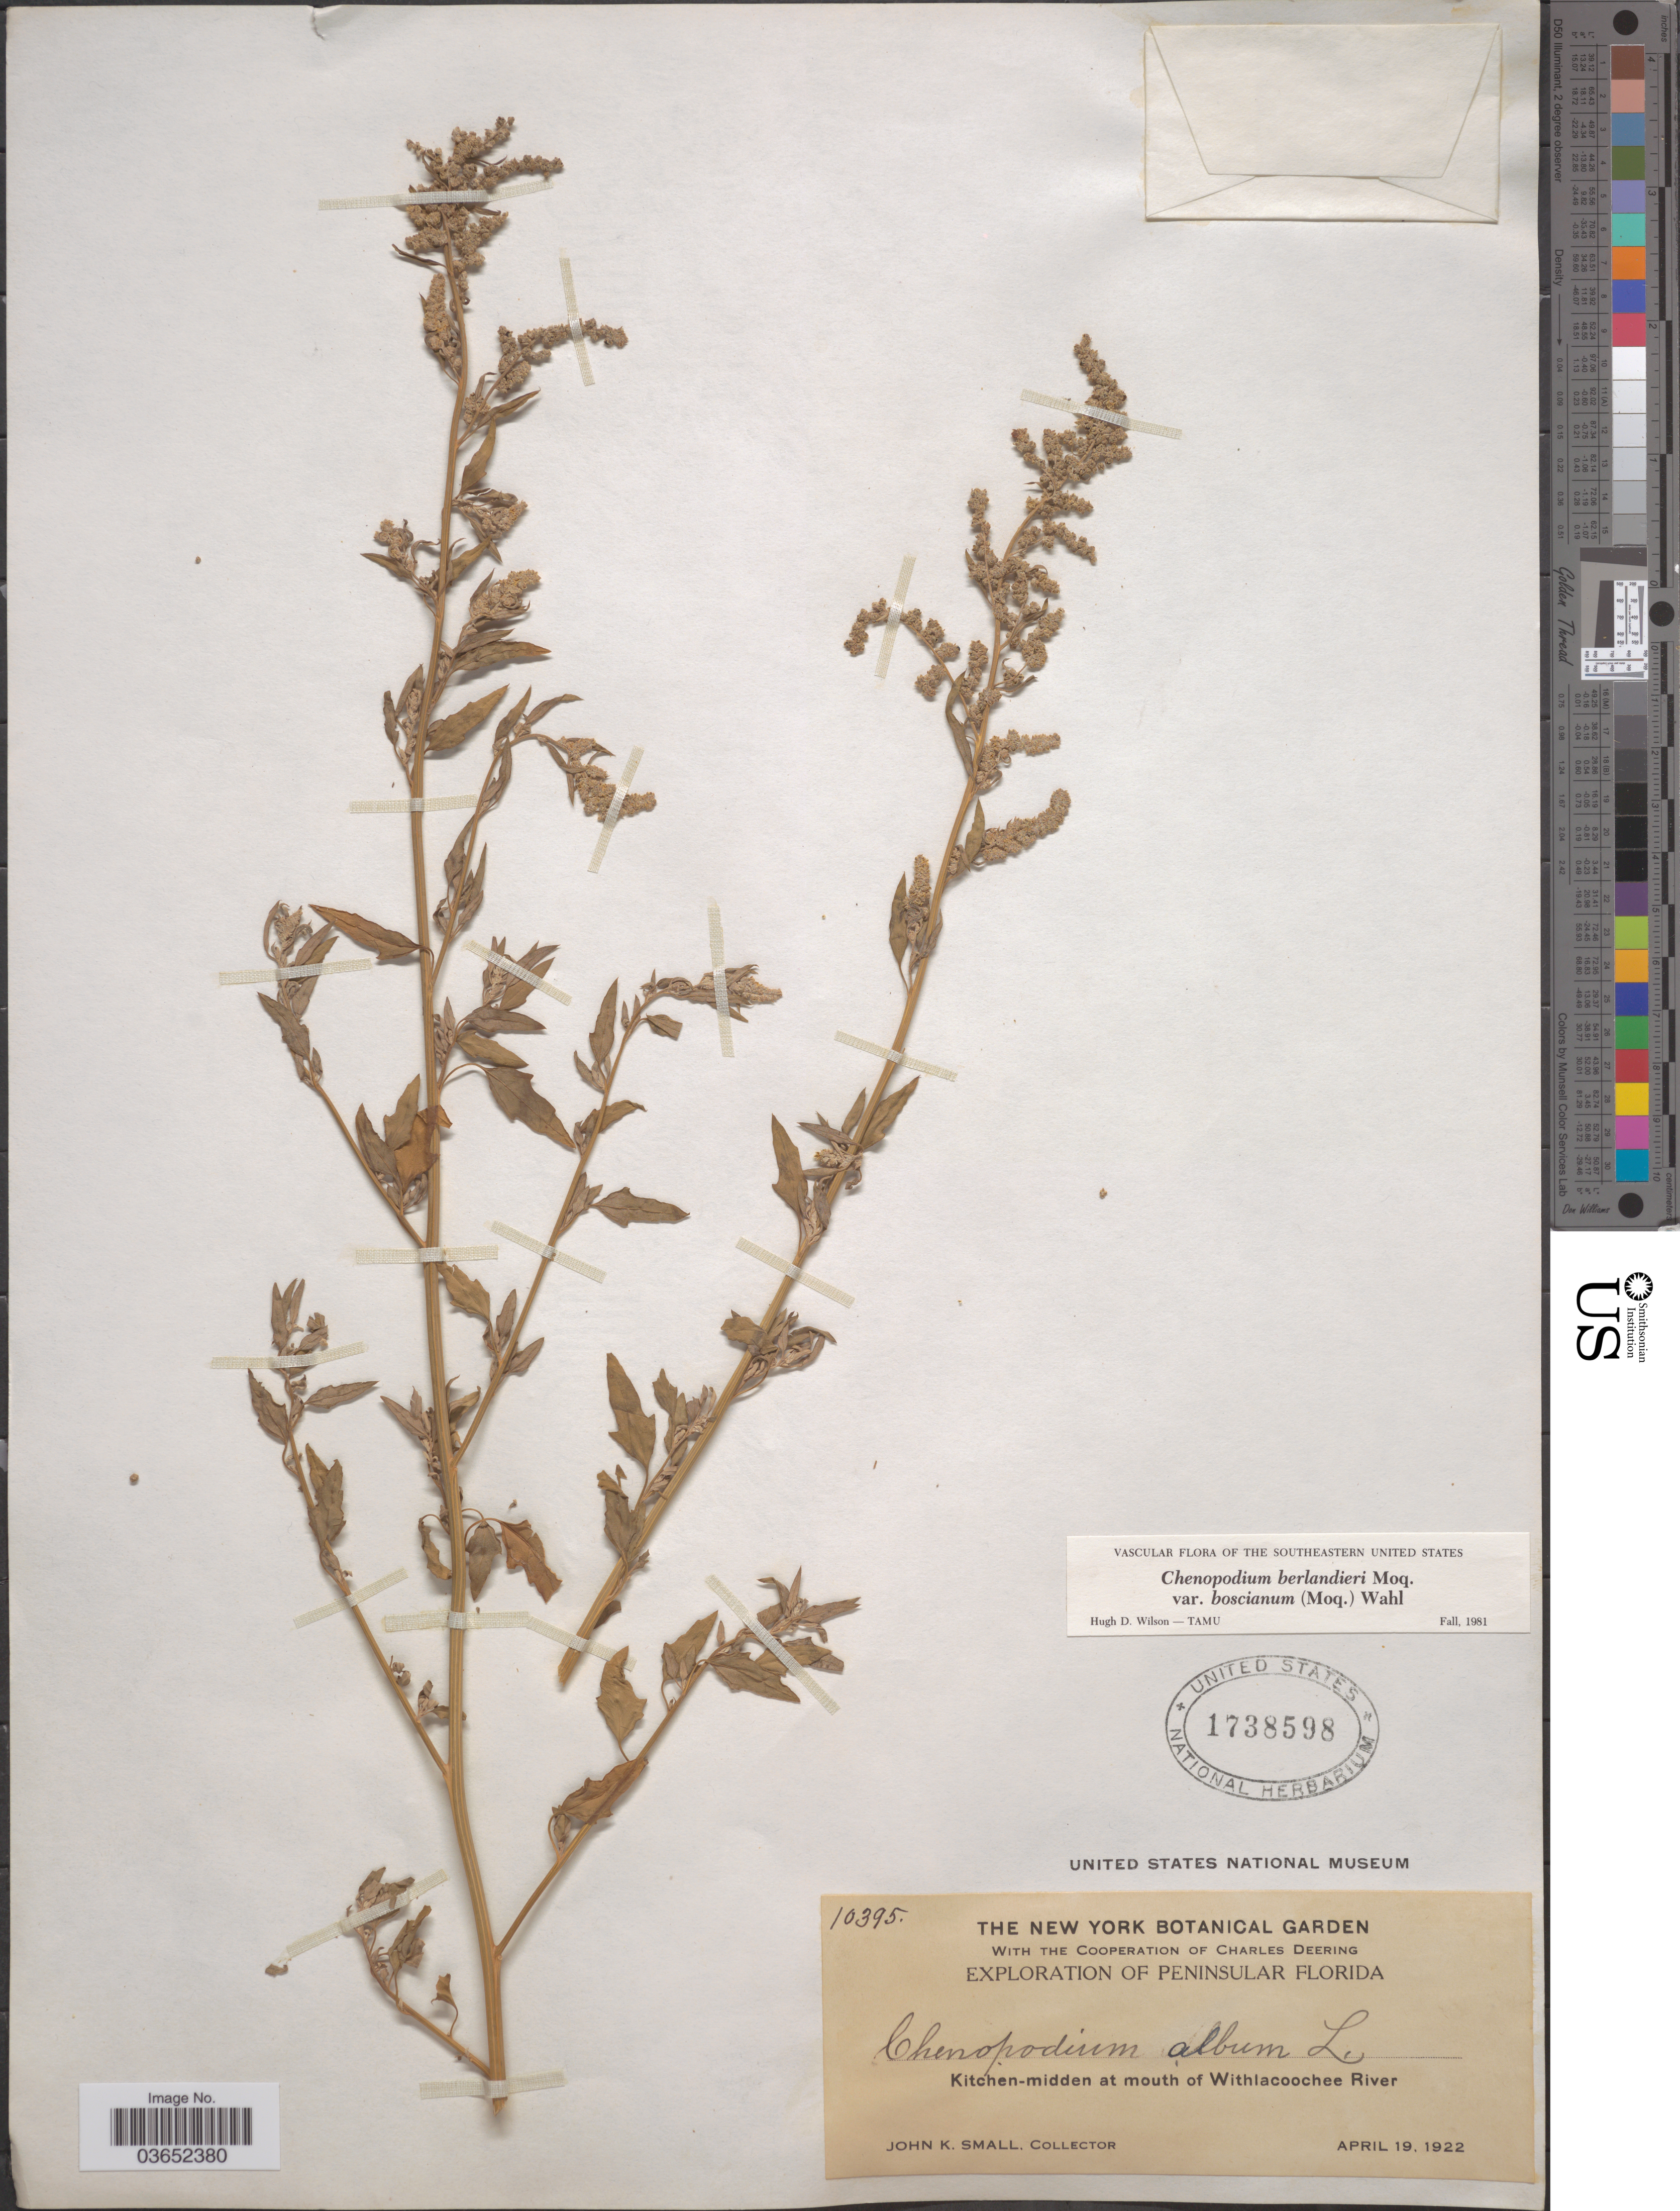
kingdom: Plantae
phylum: Tracheophyta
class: Magnoliopsida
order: Caryophyllales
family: Amaranthaceae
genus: Chenopodium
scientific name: Chenopodium berlandieri var. boscianum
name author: (Moq.) Wahl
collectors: J. K. Small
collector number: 10395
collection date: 1922-04-19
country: United States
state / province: Florida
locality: Peninsular Florida. Kitchen-midden at mouth of Withlacoochee River.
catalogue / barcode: US 1738598